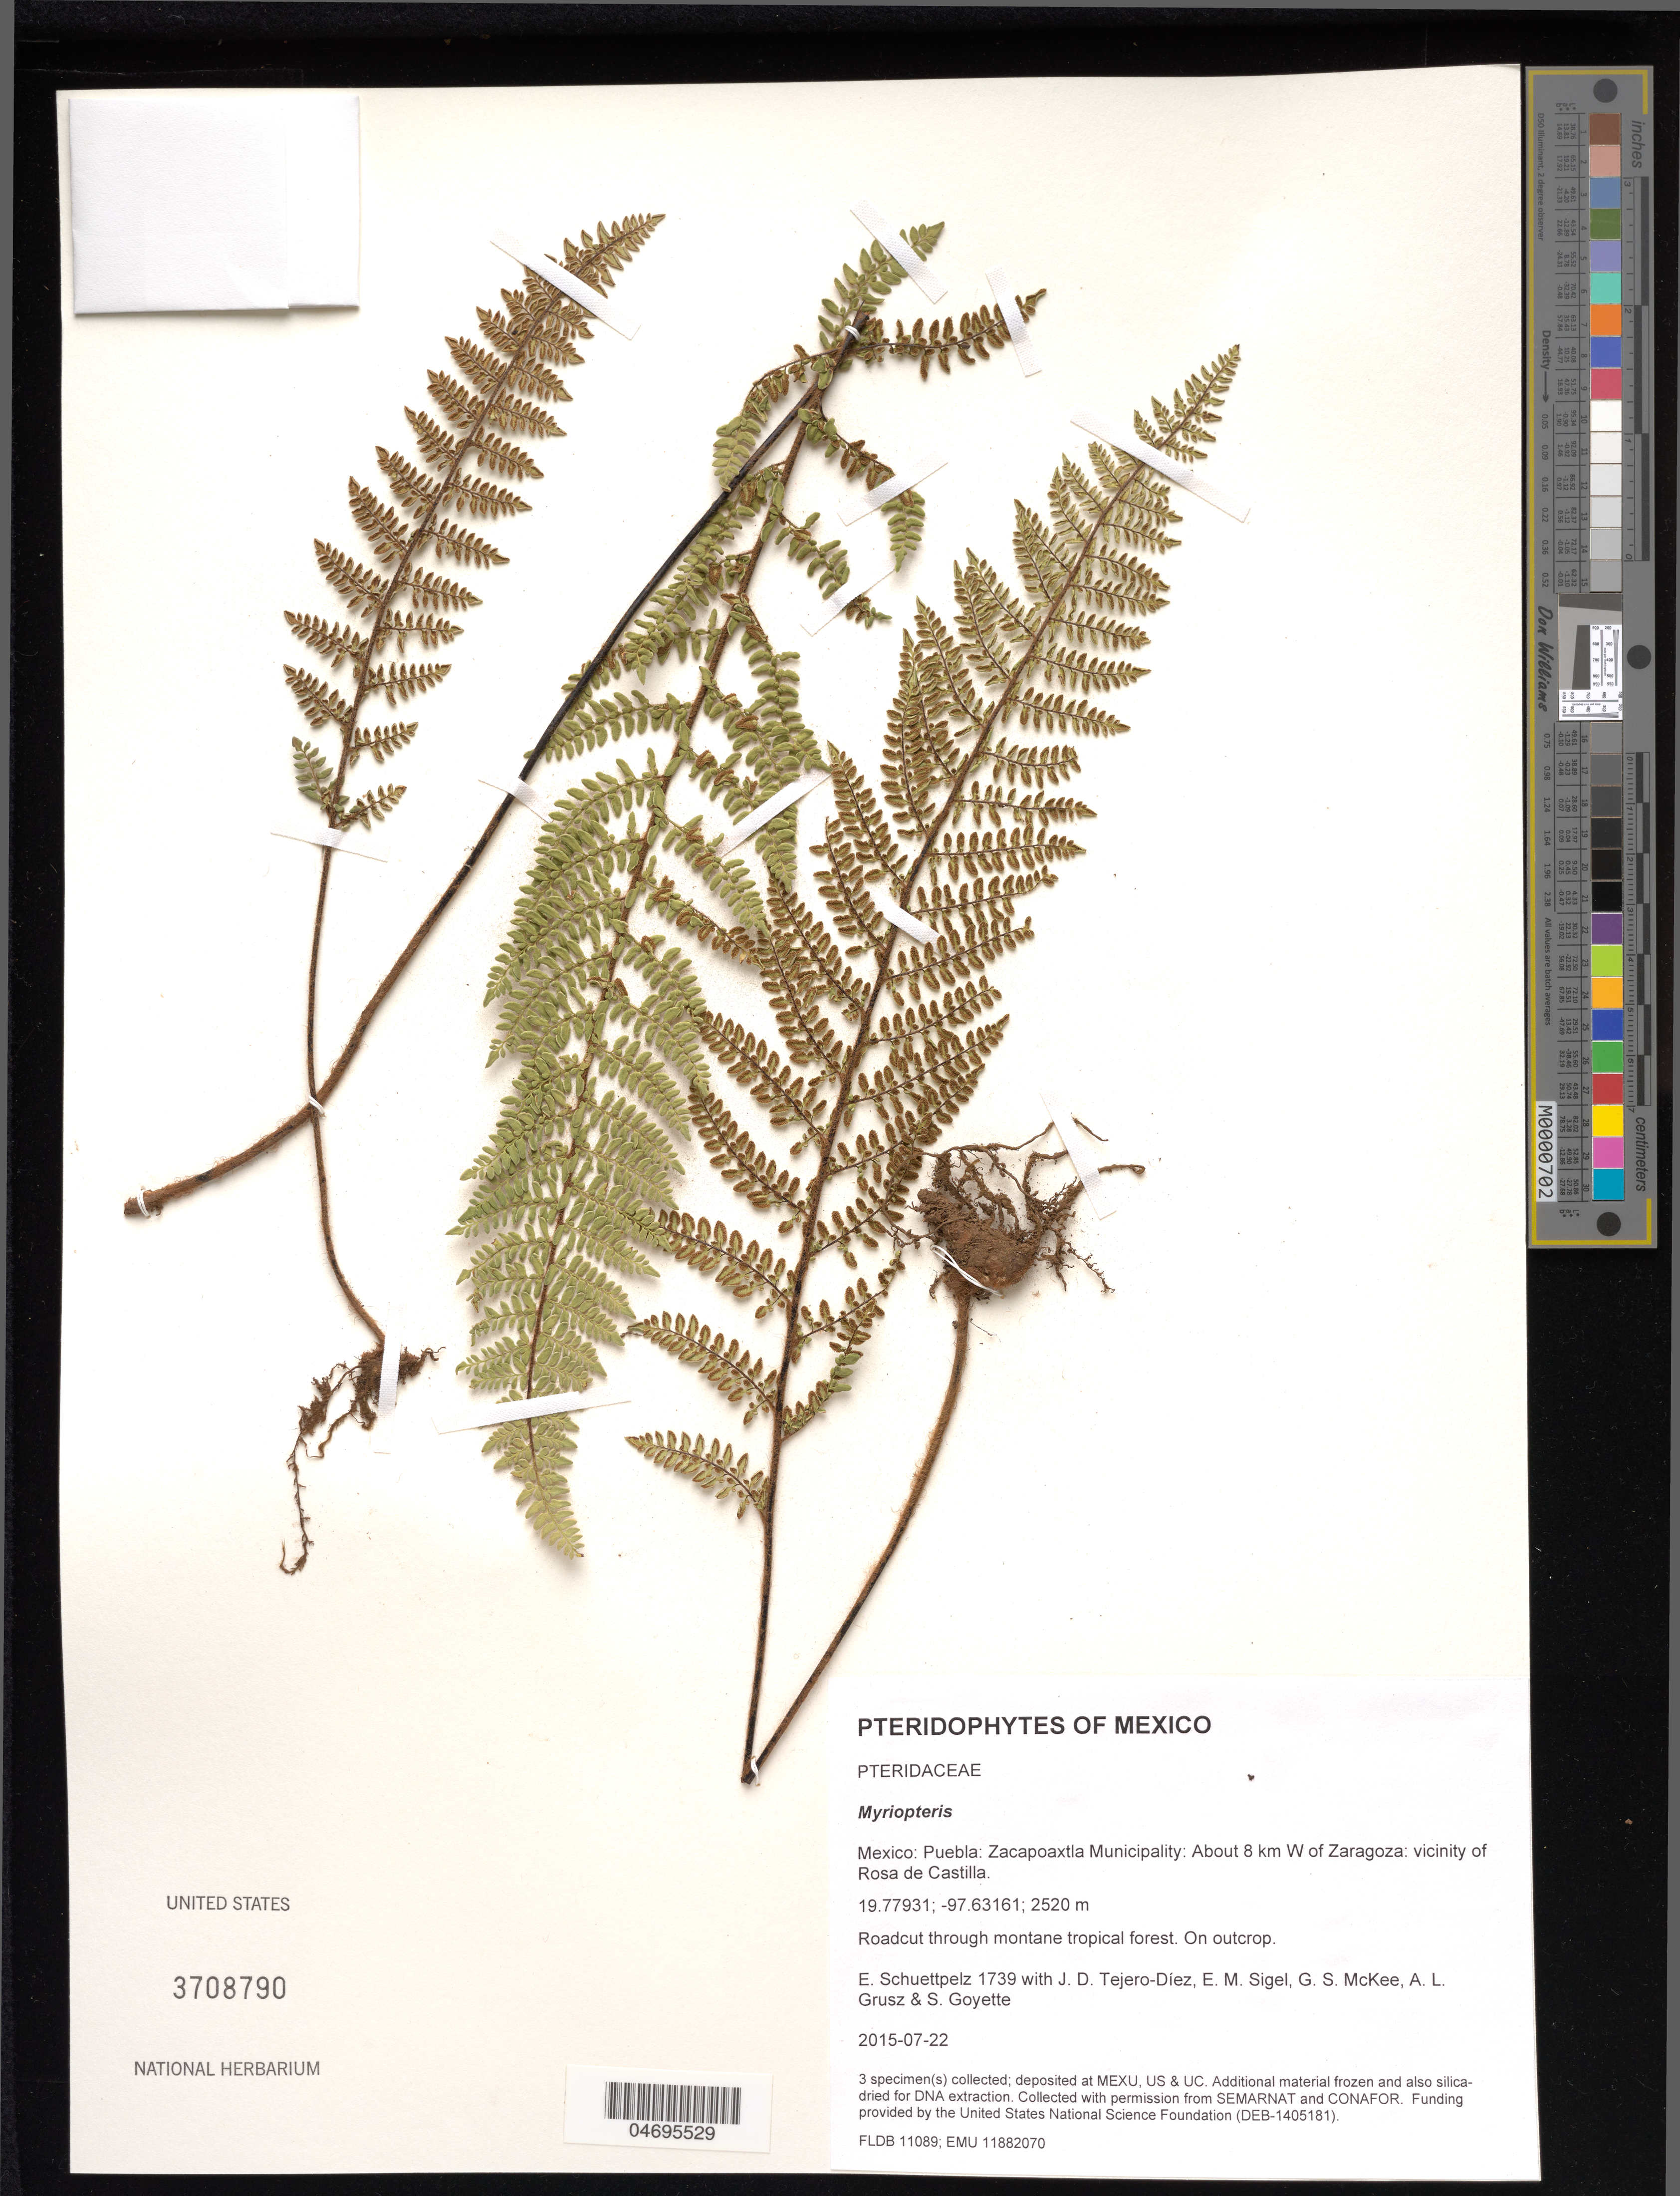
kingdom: Plantae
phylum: Tracheophyta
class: Polypodiopsida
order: Polypodiales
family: Pteridaceae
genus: Myriopteris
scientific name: Myriopteris sp.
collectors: E. Schuettpelz, D. Tejero-Díez, E. M. Sigel, G. S. McKee & A. Grusz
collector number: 1739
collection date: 2015-07-22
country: Mexico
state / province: Puebla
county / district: Zacapoaxtla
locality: About 8 km W of Zaragoza: vicinity of Rosa de Castilla.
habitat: Roadcut through montane tropical forest.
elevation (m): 2520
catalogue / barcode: US 3708790